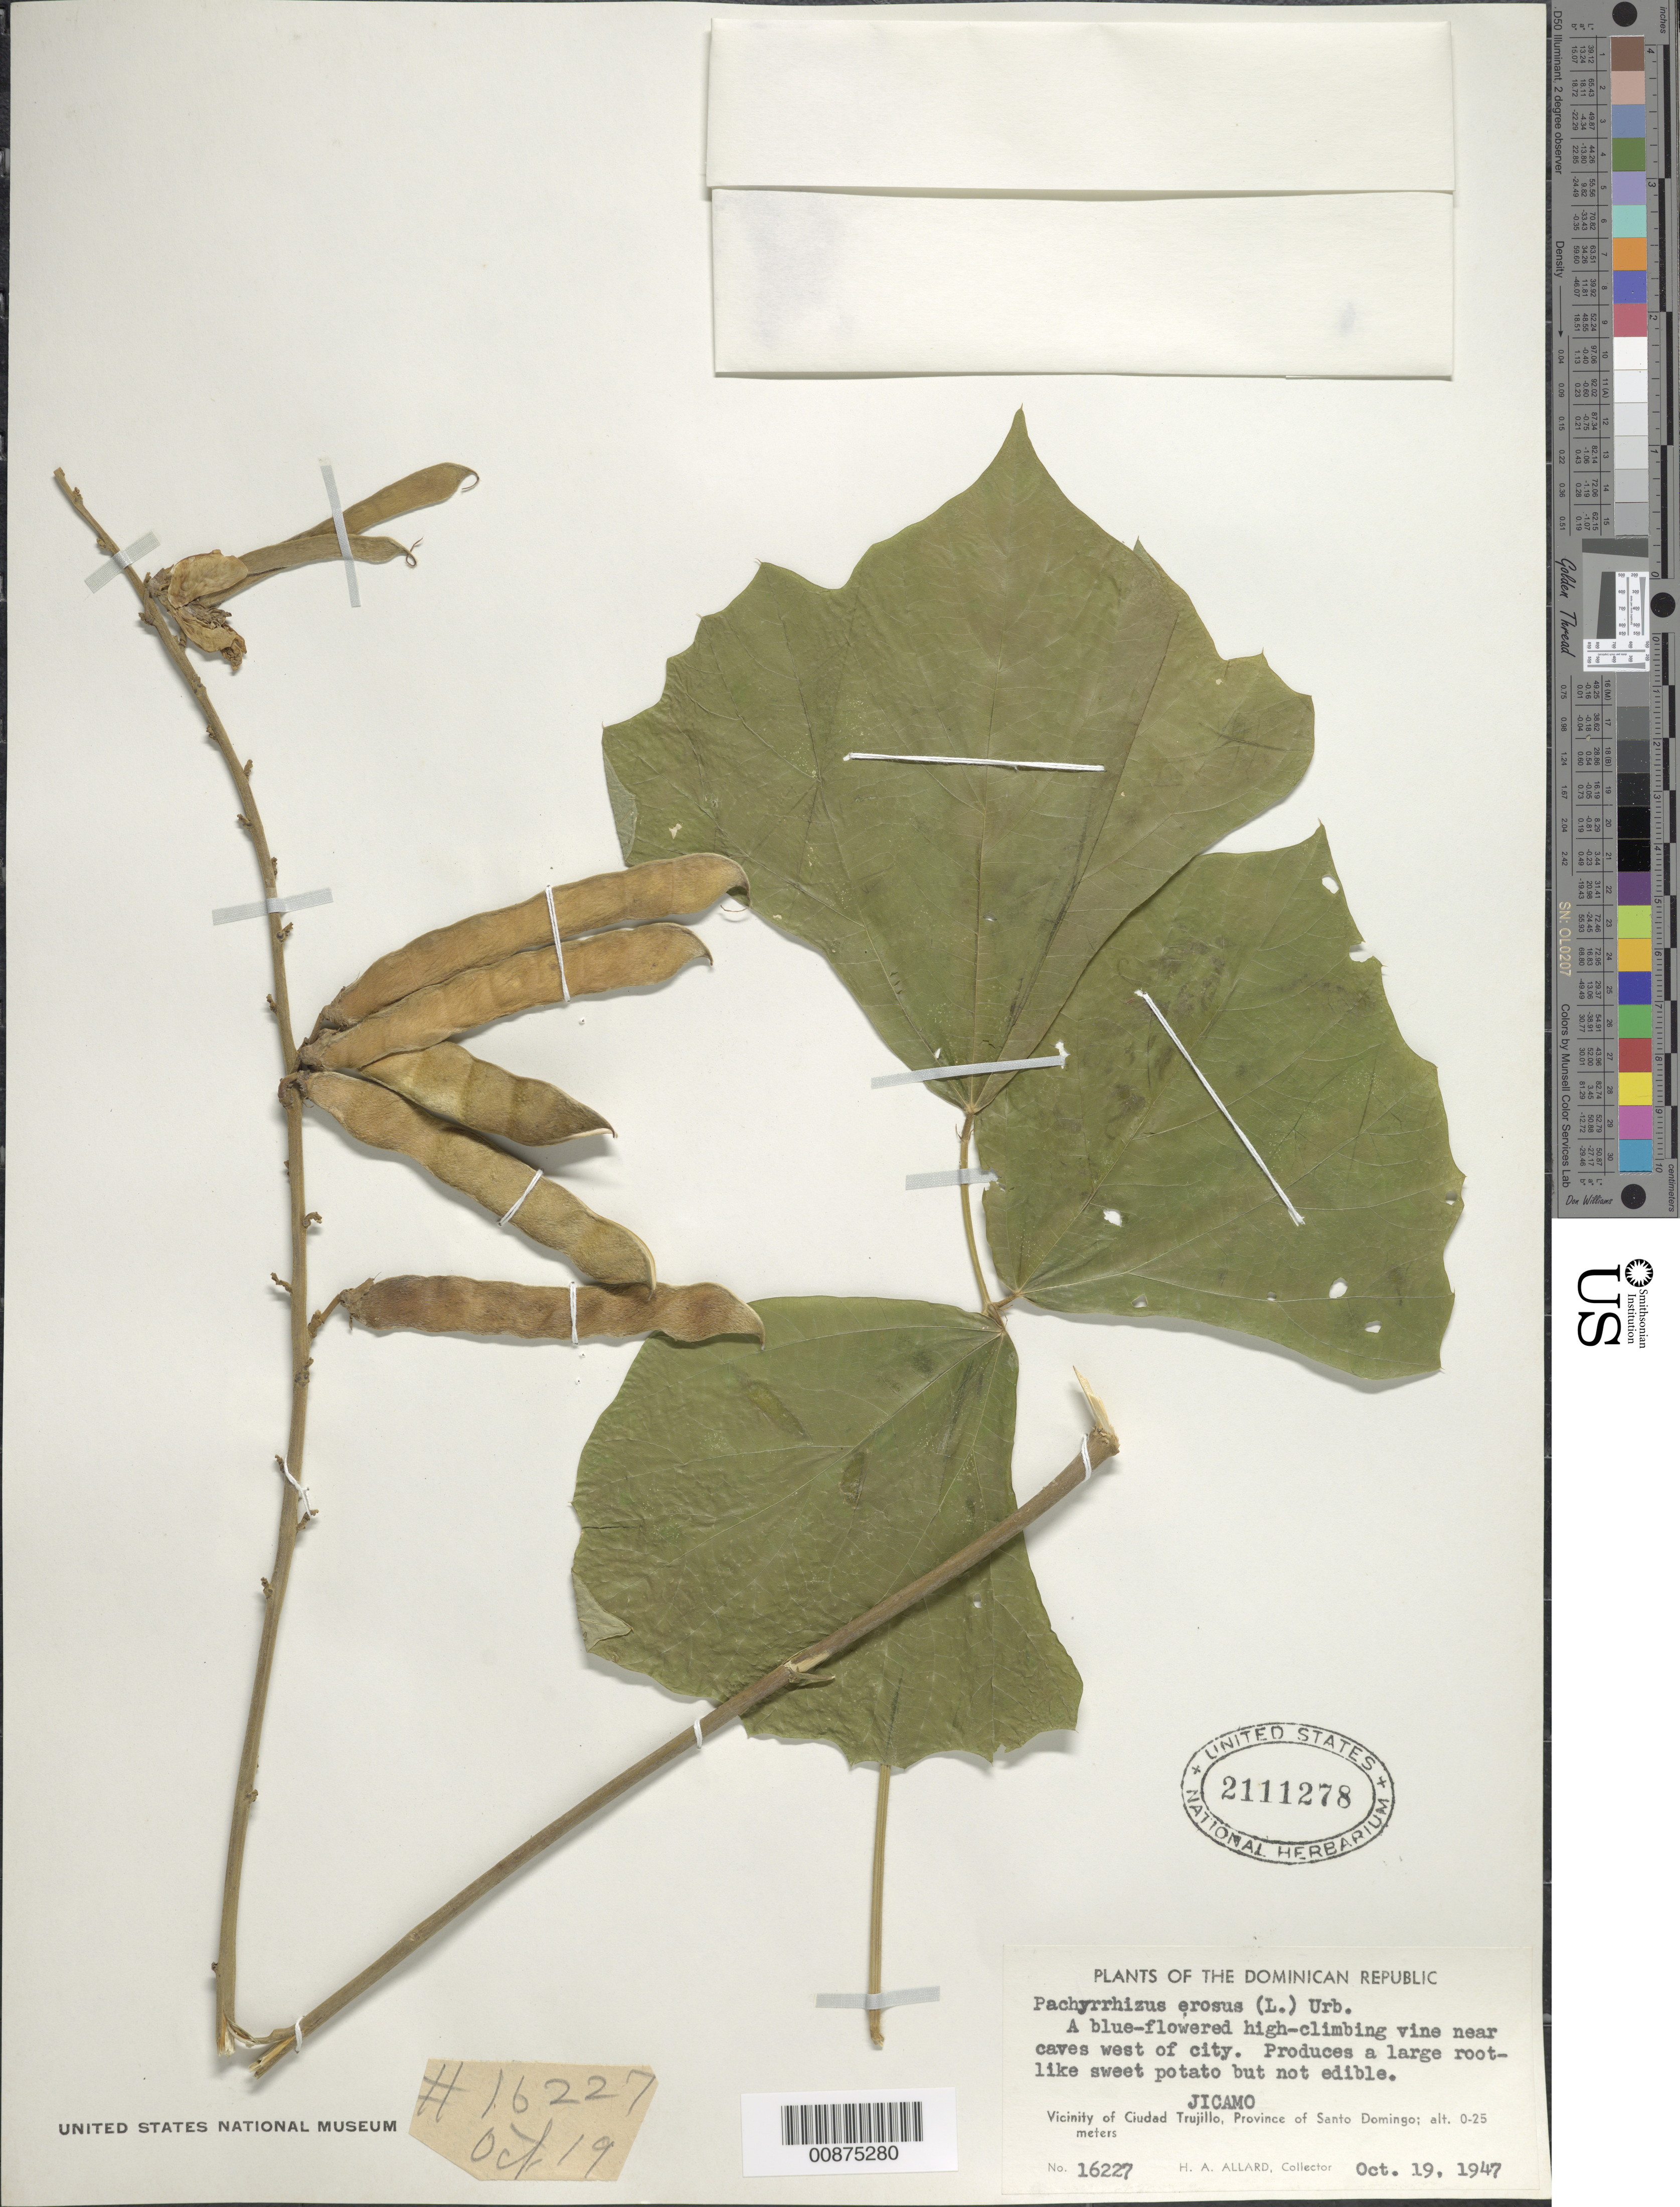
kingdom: Plantae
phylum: Tracheophyta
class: Magnoliopsida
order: Fabales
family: Fabaceae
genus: Pachyrhizus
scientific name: Pachyrhizus erosus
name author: (L.) Urb.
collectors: H. A. Allard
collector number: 16227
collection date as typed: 19 Oct 1947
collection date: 1947-10-19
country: Dominican Republic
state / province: Distrito Nacional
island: Hispaniola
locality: Vicinity of Ciudad Trujillo, Province of Santo Domingo (obsolete). Near caves west of city.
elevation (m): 0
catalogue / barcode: US 2111278